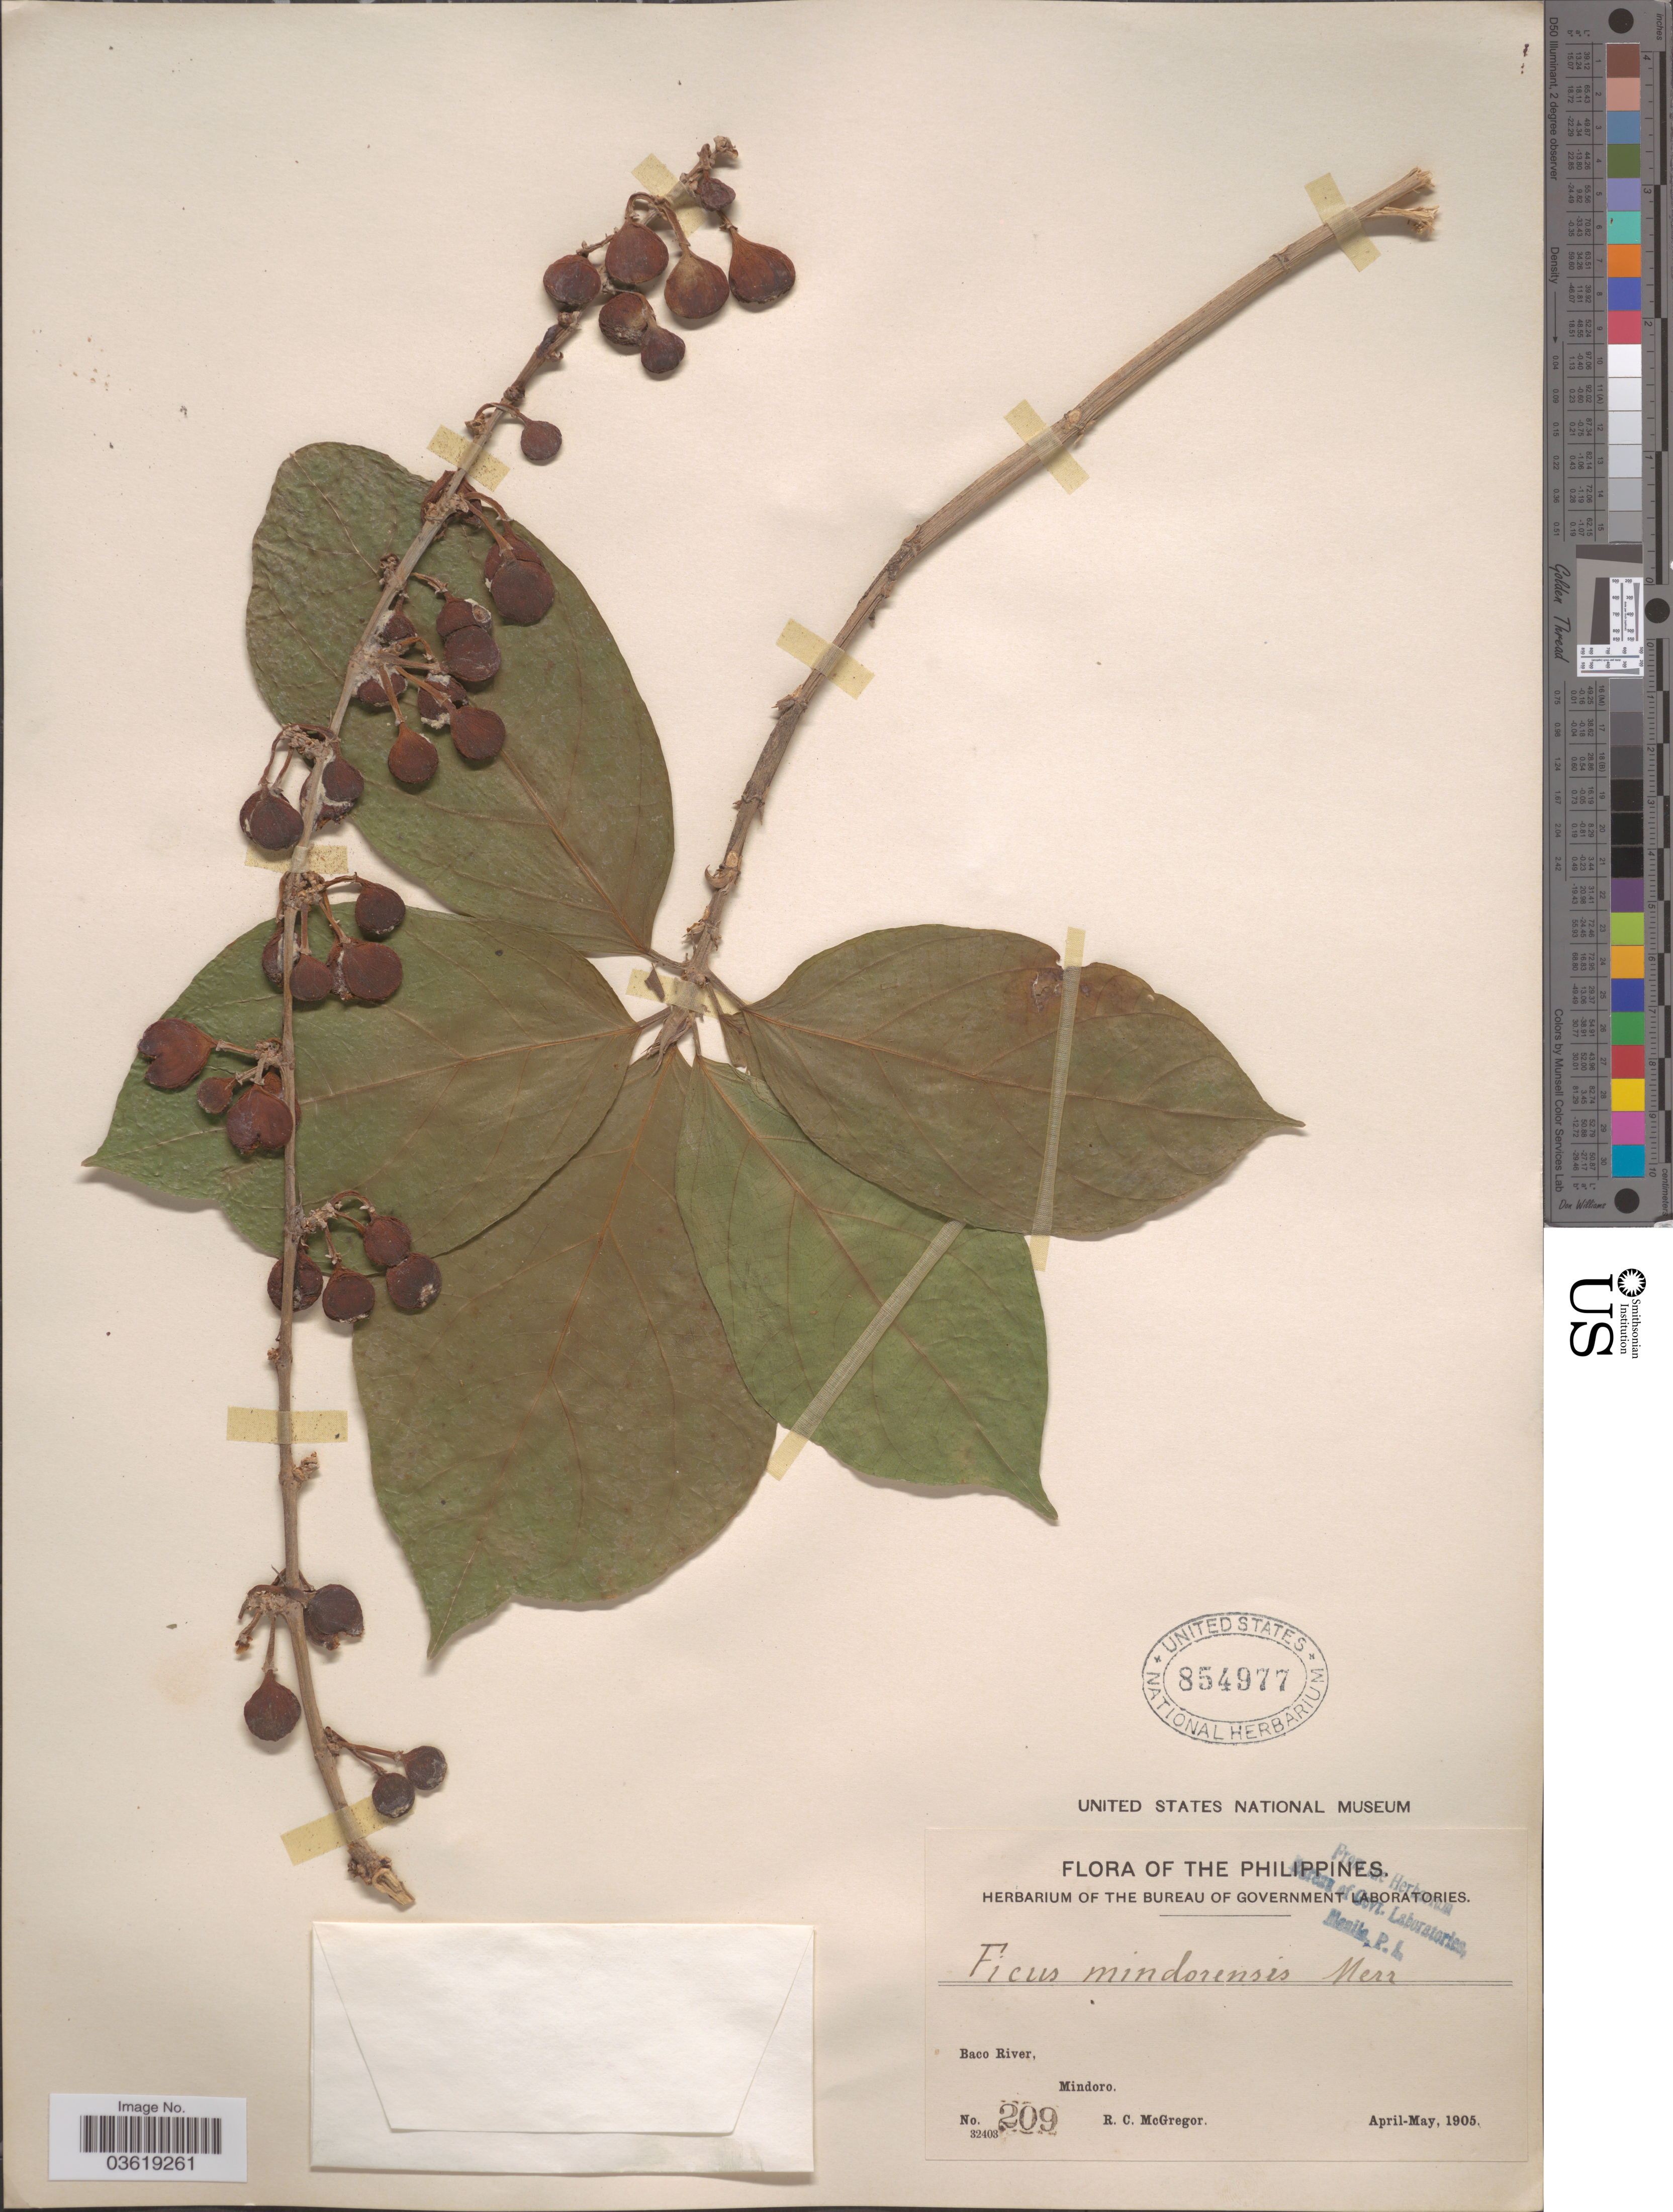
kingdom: Plantae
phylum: Tracheophyta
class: Magnoliopsida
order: Rosales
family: Moraceae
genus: Ficus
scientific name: Ficus mindoroensis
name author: Merr.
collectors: R. C. McGregor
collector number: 209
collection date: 1905-04/1905-05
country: Philippines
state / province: Mimaropa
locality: Baco River, Mindoro.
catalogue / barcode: US 854977